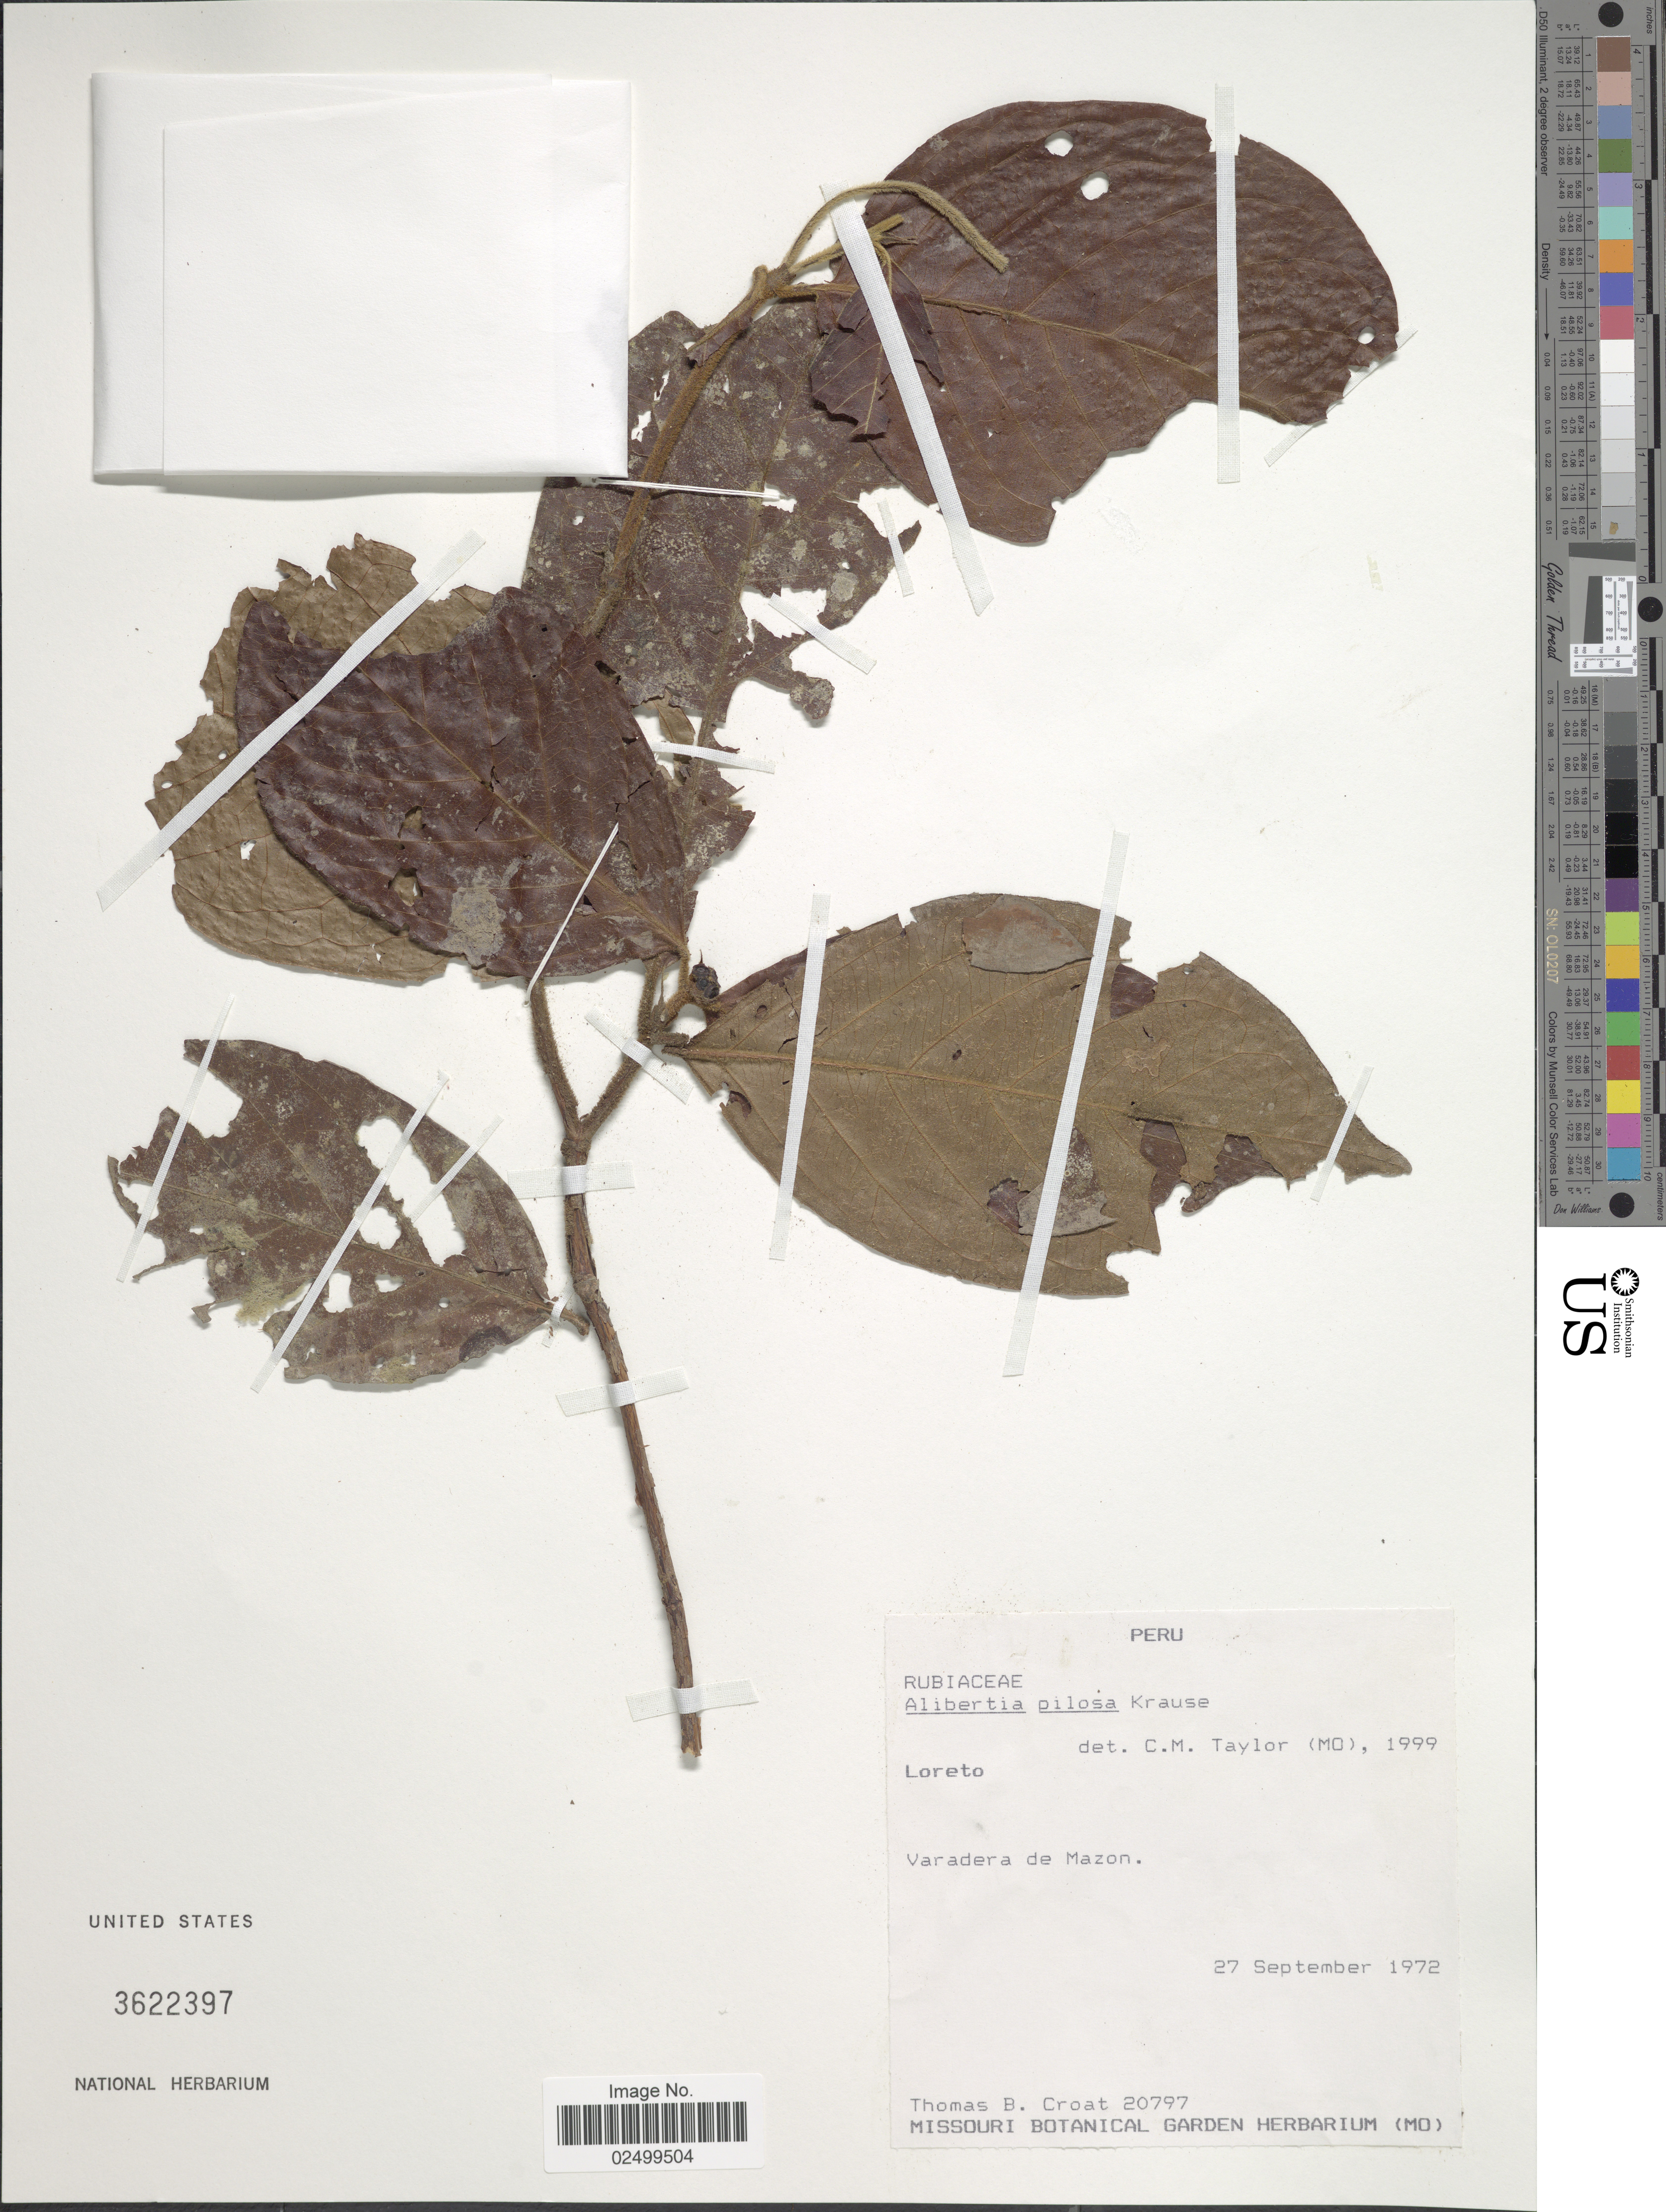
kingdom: Plantae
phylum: Tracheophyta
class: Magnoliopsida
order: Gentianales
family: Rubiaceae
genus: Alibertia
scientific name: Alibertia pilosa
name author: K. Krause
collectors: T. B. Croat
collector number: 20797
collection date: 1972-09-27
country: Peru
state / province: Loreto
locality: Varadera de Mazon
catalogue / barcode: US 3622397